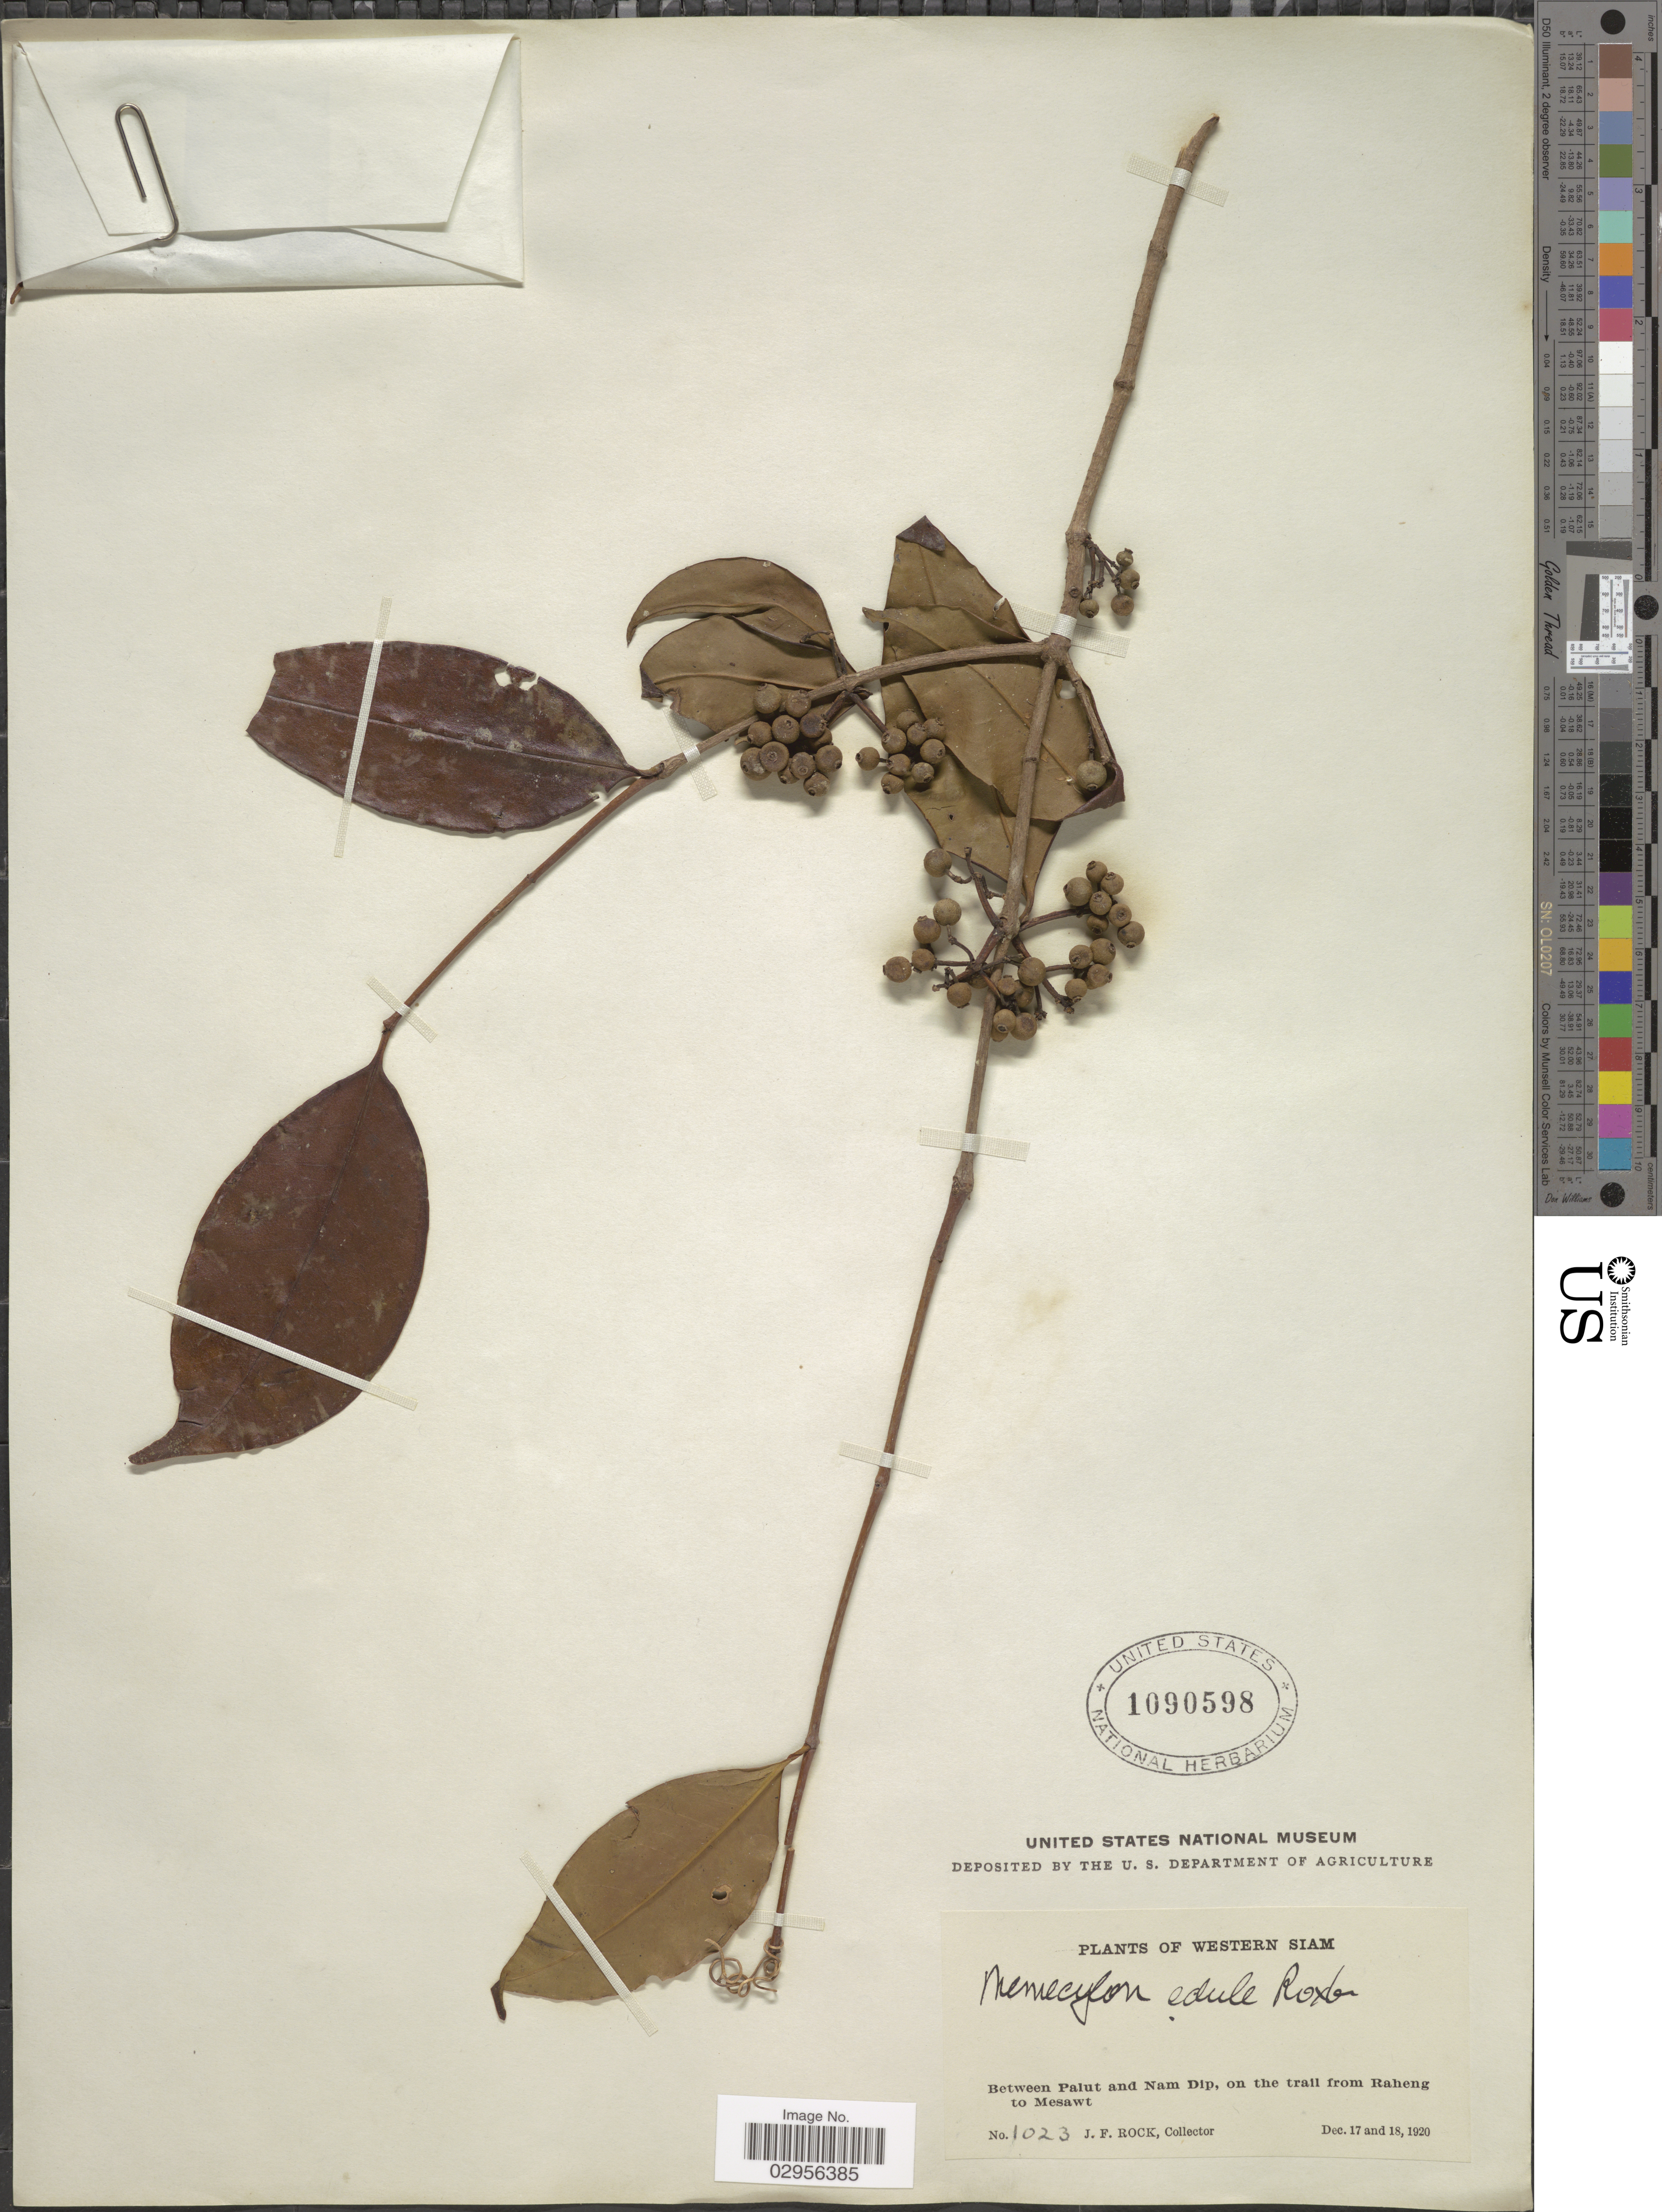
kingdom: Plantae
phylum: Tracheophyta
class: Magnoliopsida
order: Myrtales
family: Melastomataceae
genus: Memecylon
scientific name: Memecylon edule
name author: Roxb.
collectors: J. Rock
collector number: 1023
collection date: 1920-12-17/1920-12-18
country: Thailand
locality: Western Siam. Between Palut and Nam Dip, on the trail from Raheng to Mesawt.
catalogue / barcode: US 1090598